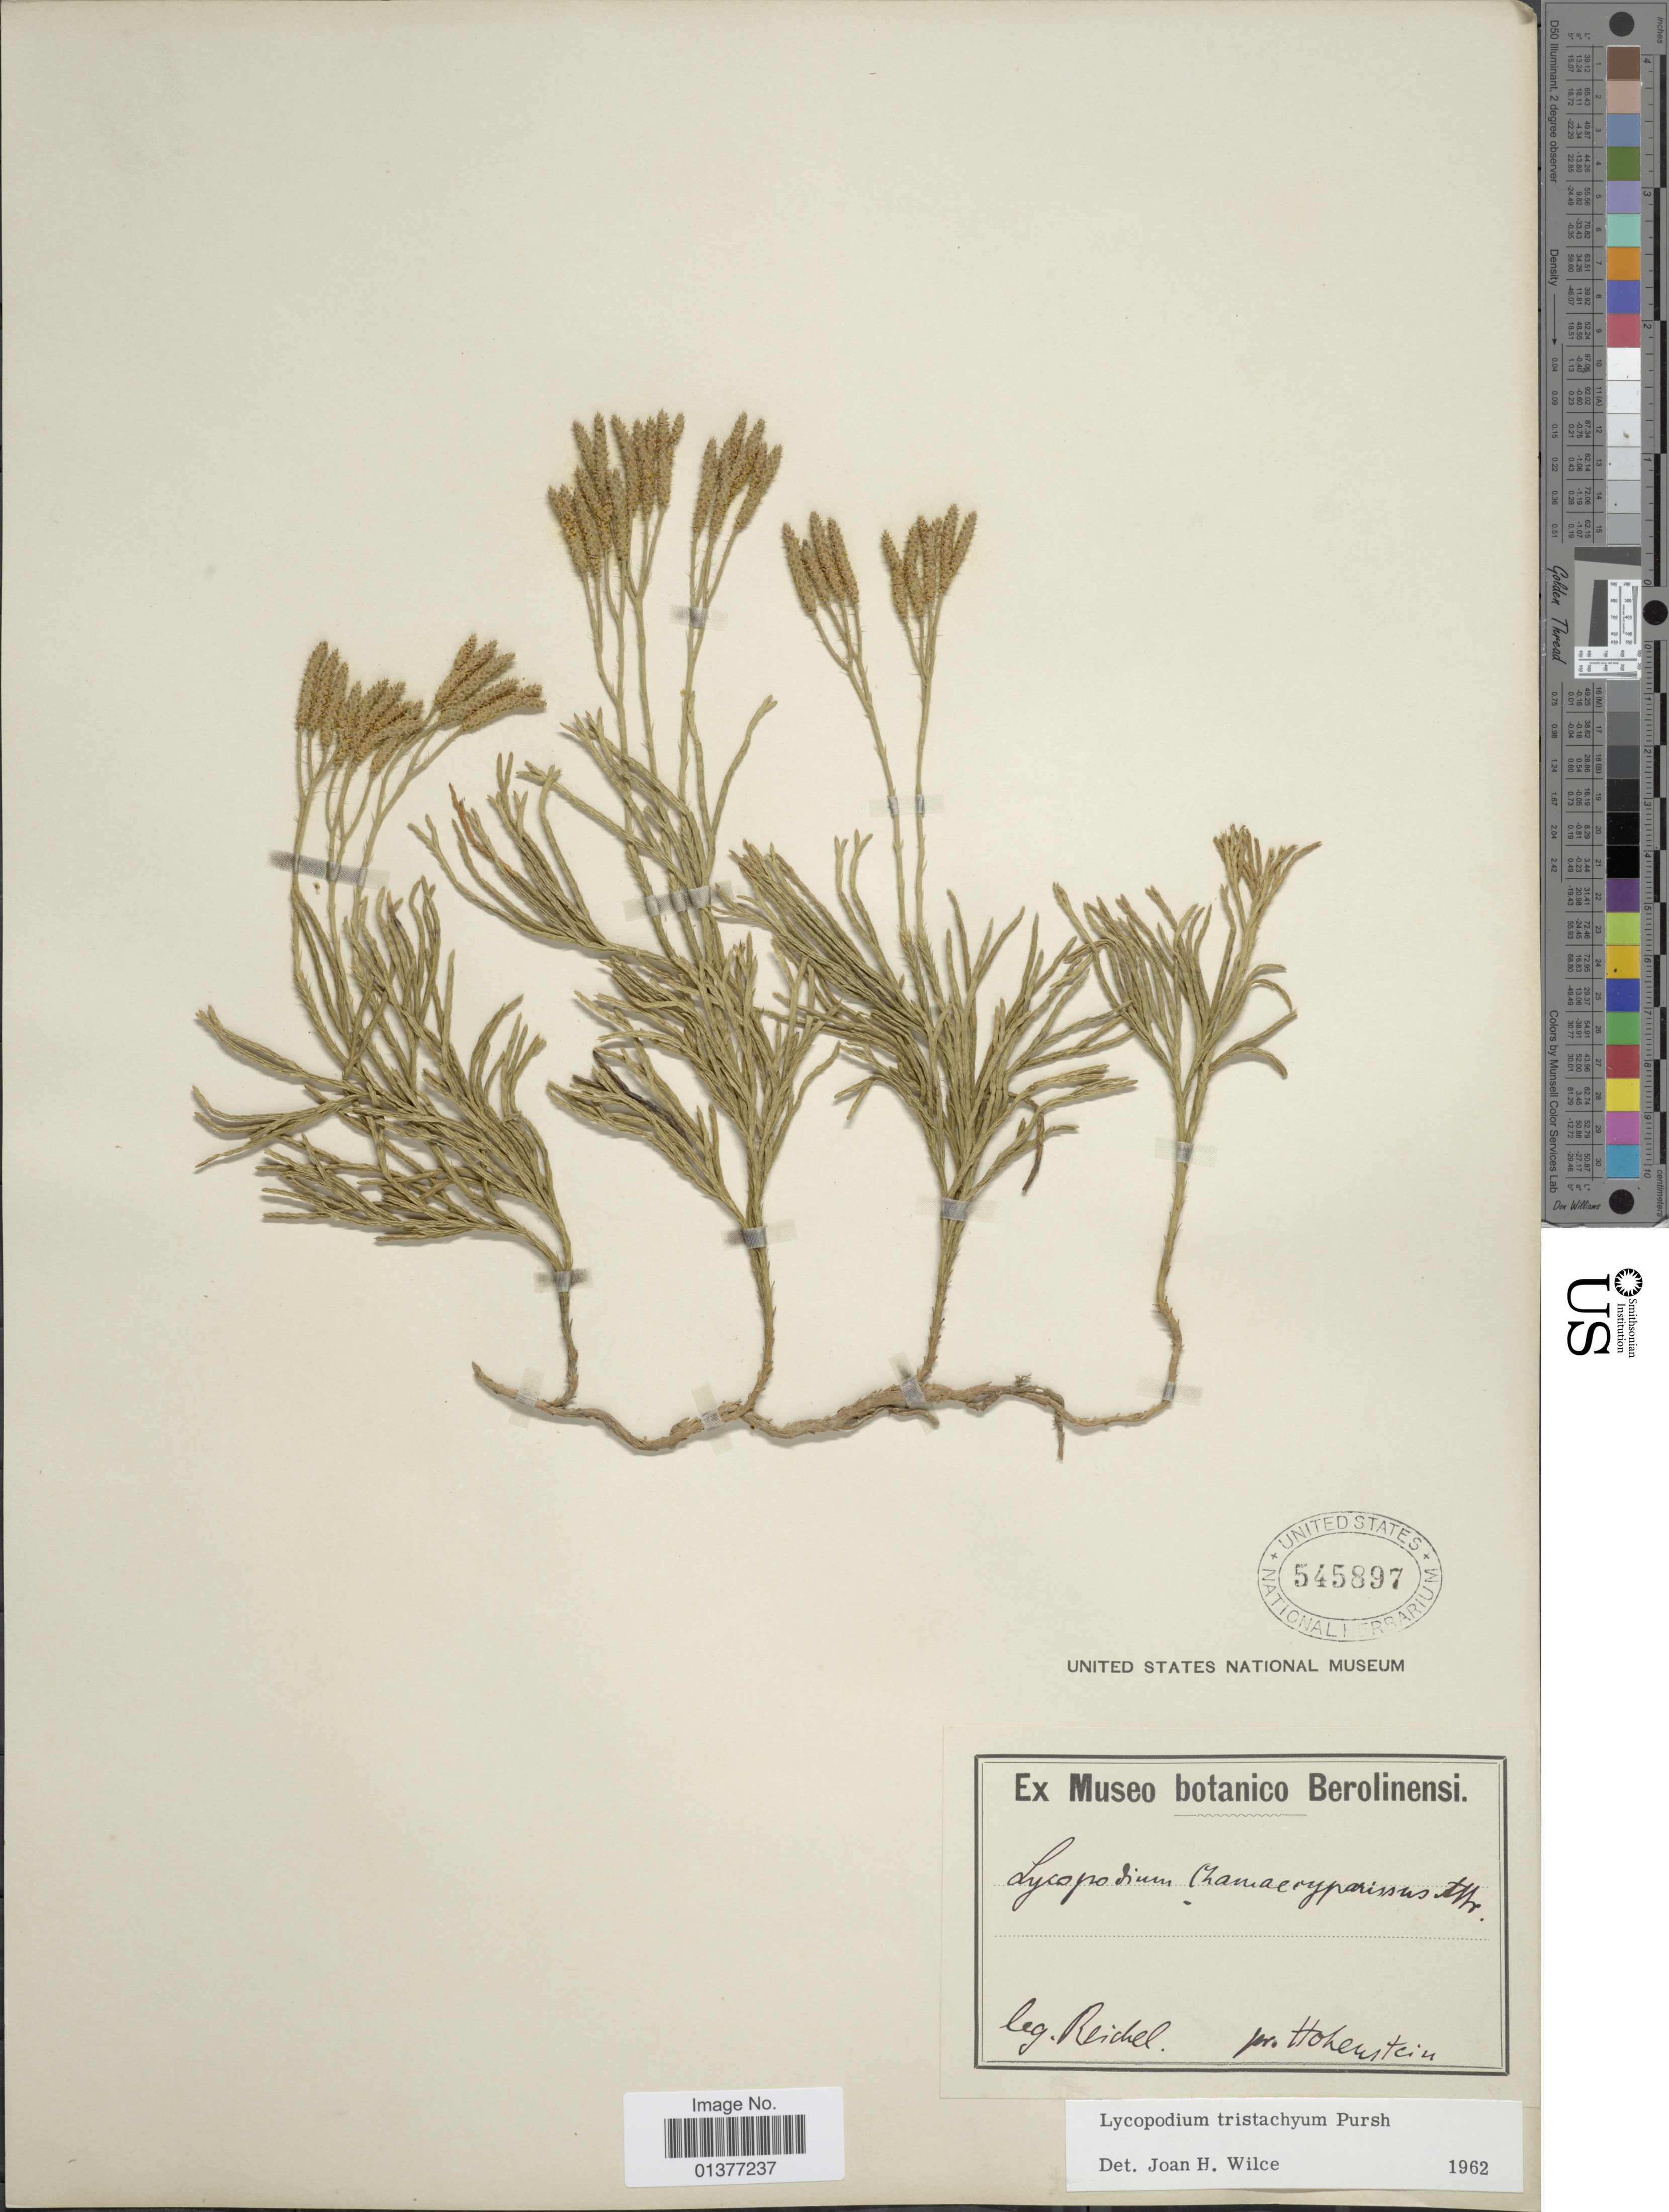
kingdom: Plantae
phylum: Tracheophyta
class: Lycopodiopsida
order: Lycopodiales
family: Lycopodiaceae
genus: Diphasiastrum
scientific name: Diphasiastrum tristachyum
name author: (Pursh) Holub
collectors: Reichel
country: Germany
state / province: Sachsen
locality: Pr. Hohenstein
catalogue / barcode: US 545897